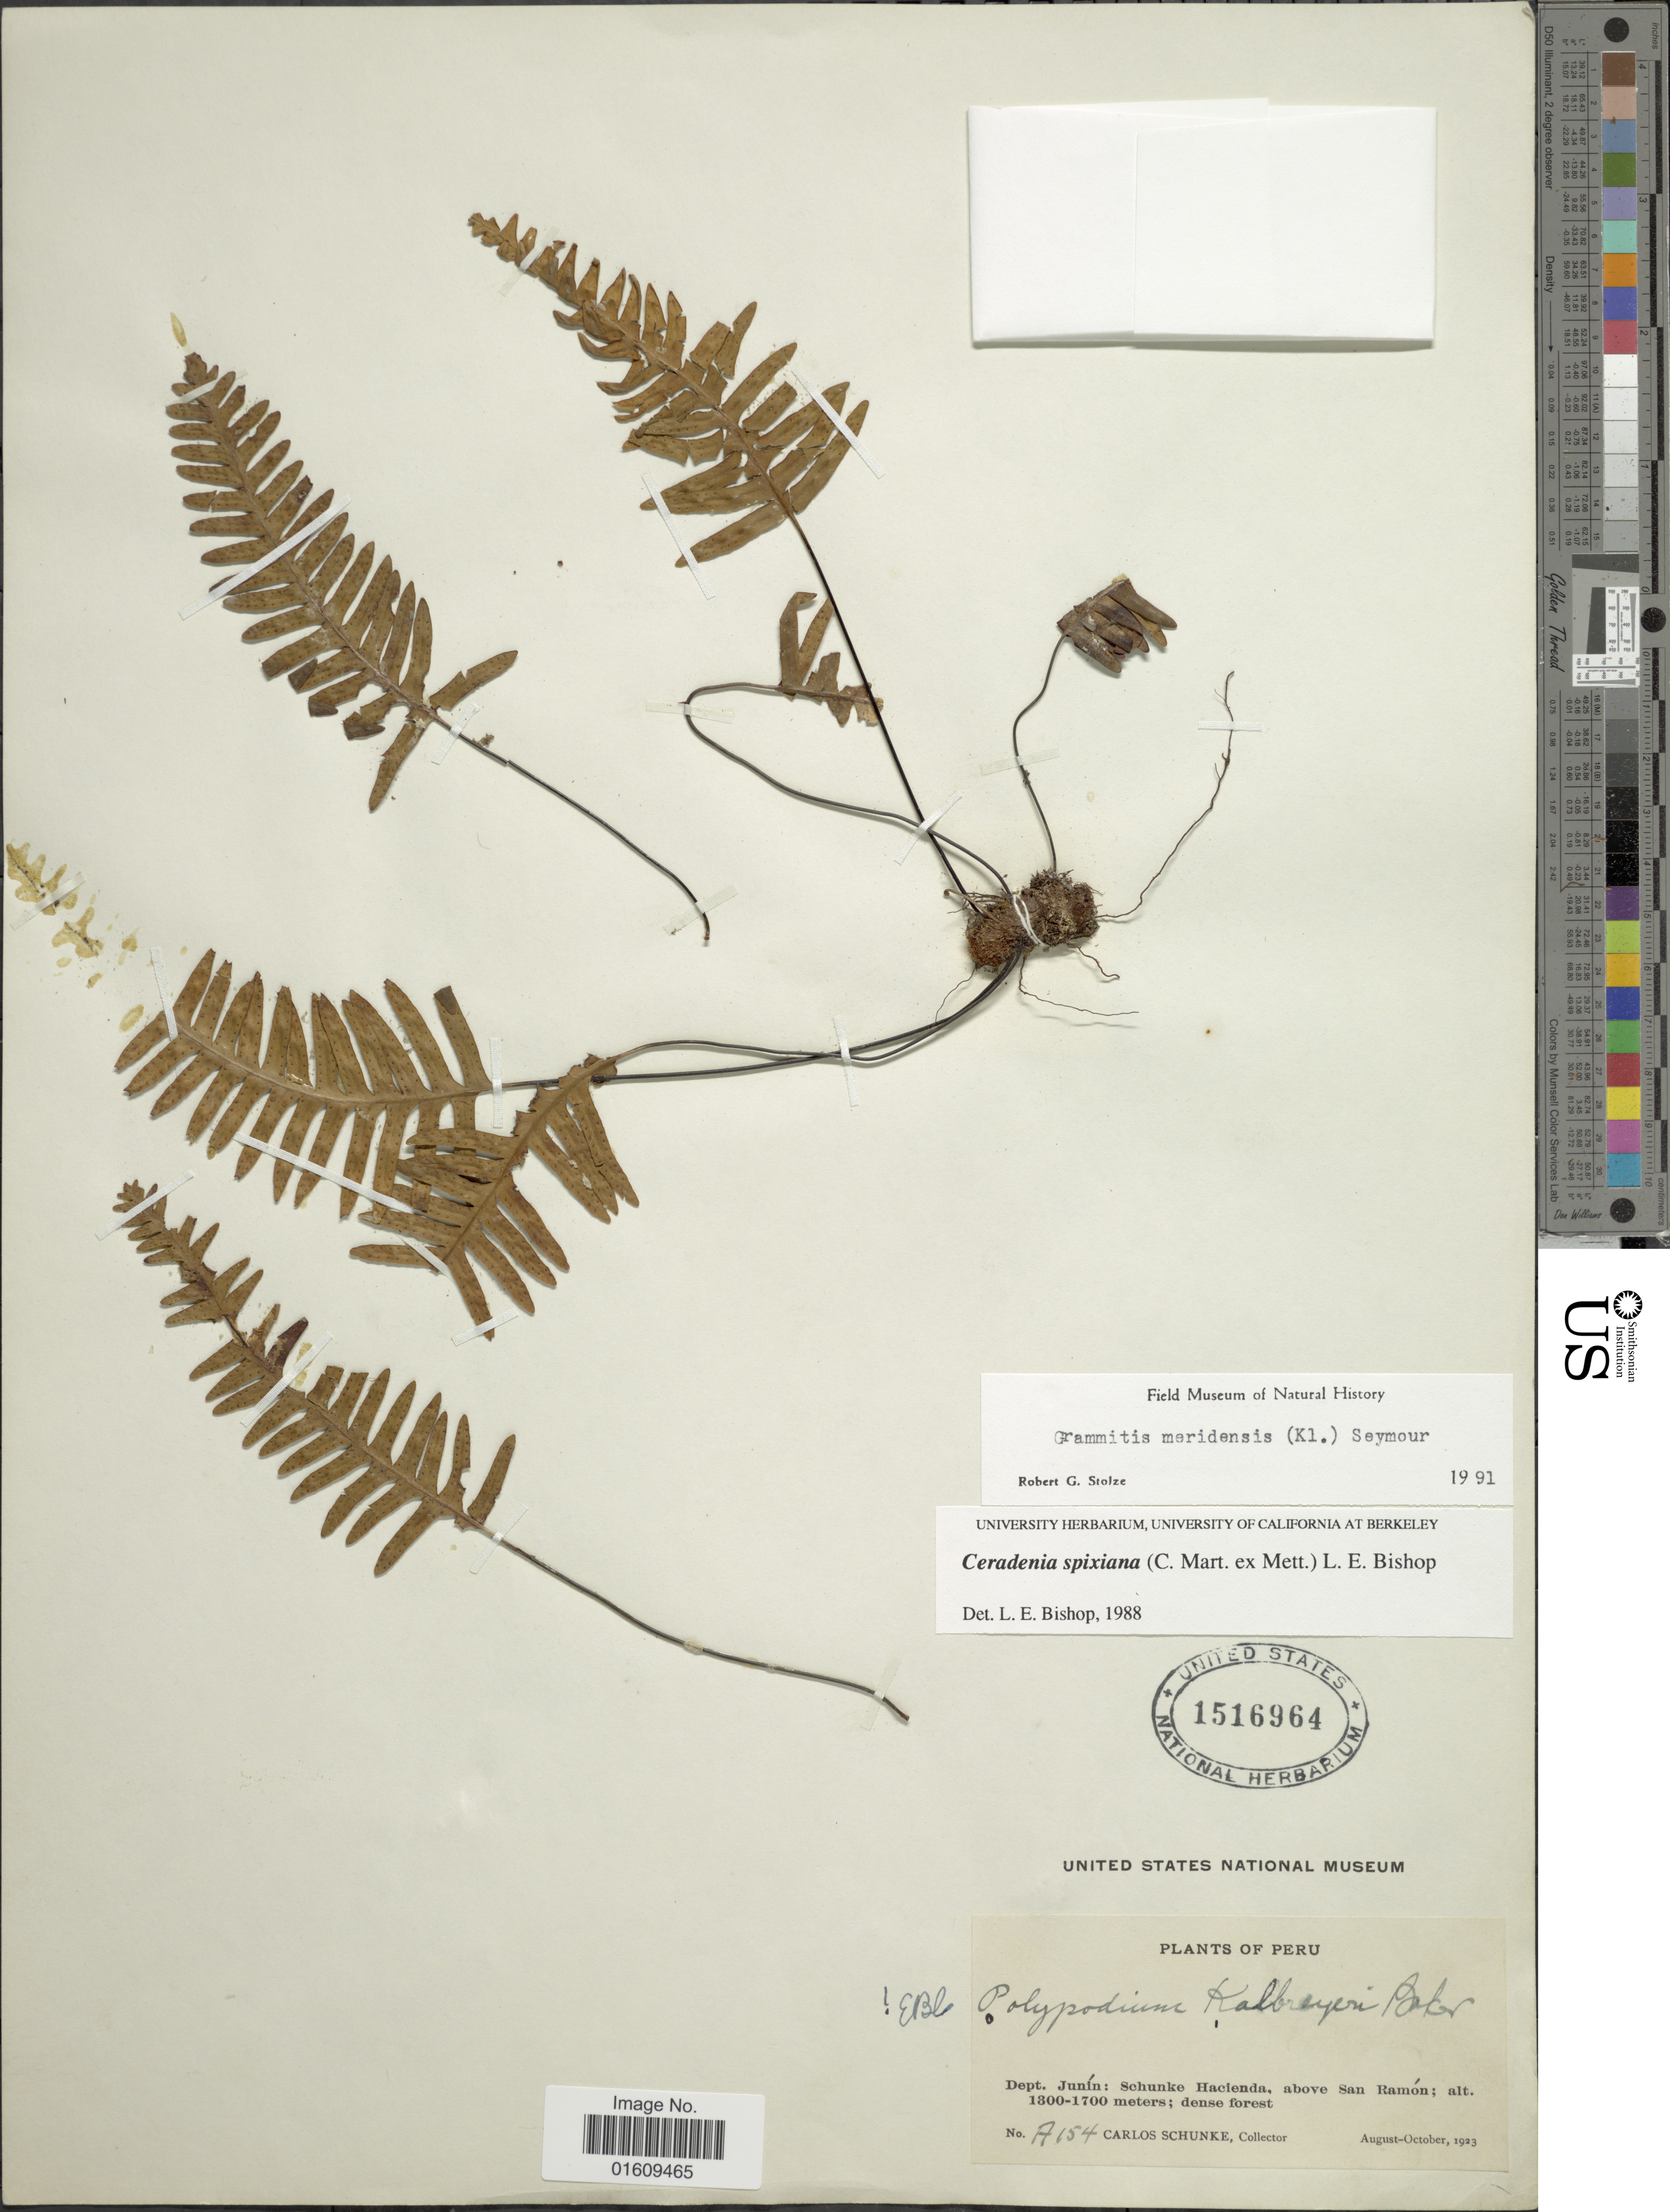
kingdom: Plantae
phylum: Tracheophyta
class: Polypodiopsida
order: Polypodiales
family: Polypodiaceae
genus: Ceradenia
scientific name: Ceradenia meridensis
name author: (Klotzsch) L.E. Bishop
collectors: C. Schunke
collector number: A154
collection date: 1923-08/1923-10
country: Peru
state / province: Junín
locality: Peru, Dept. Junín: Schunke Hacienda, above San Ramón.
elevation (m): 1300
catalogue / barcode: US 1516964